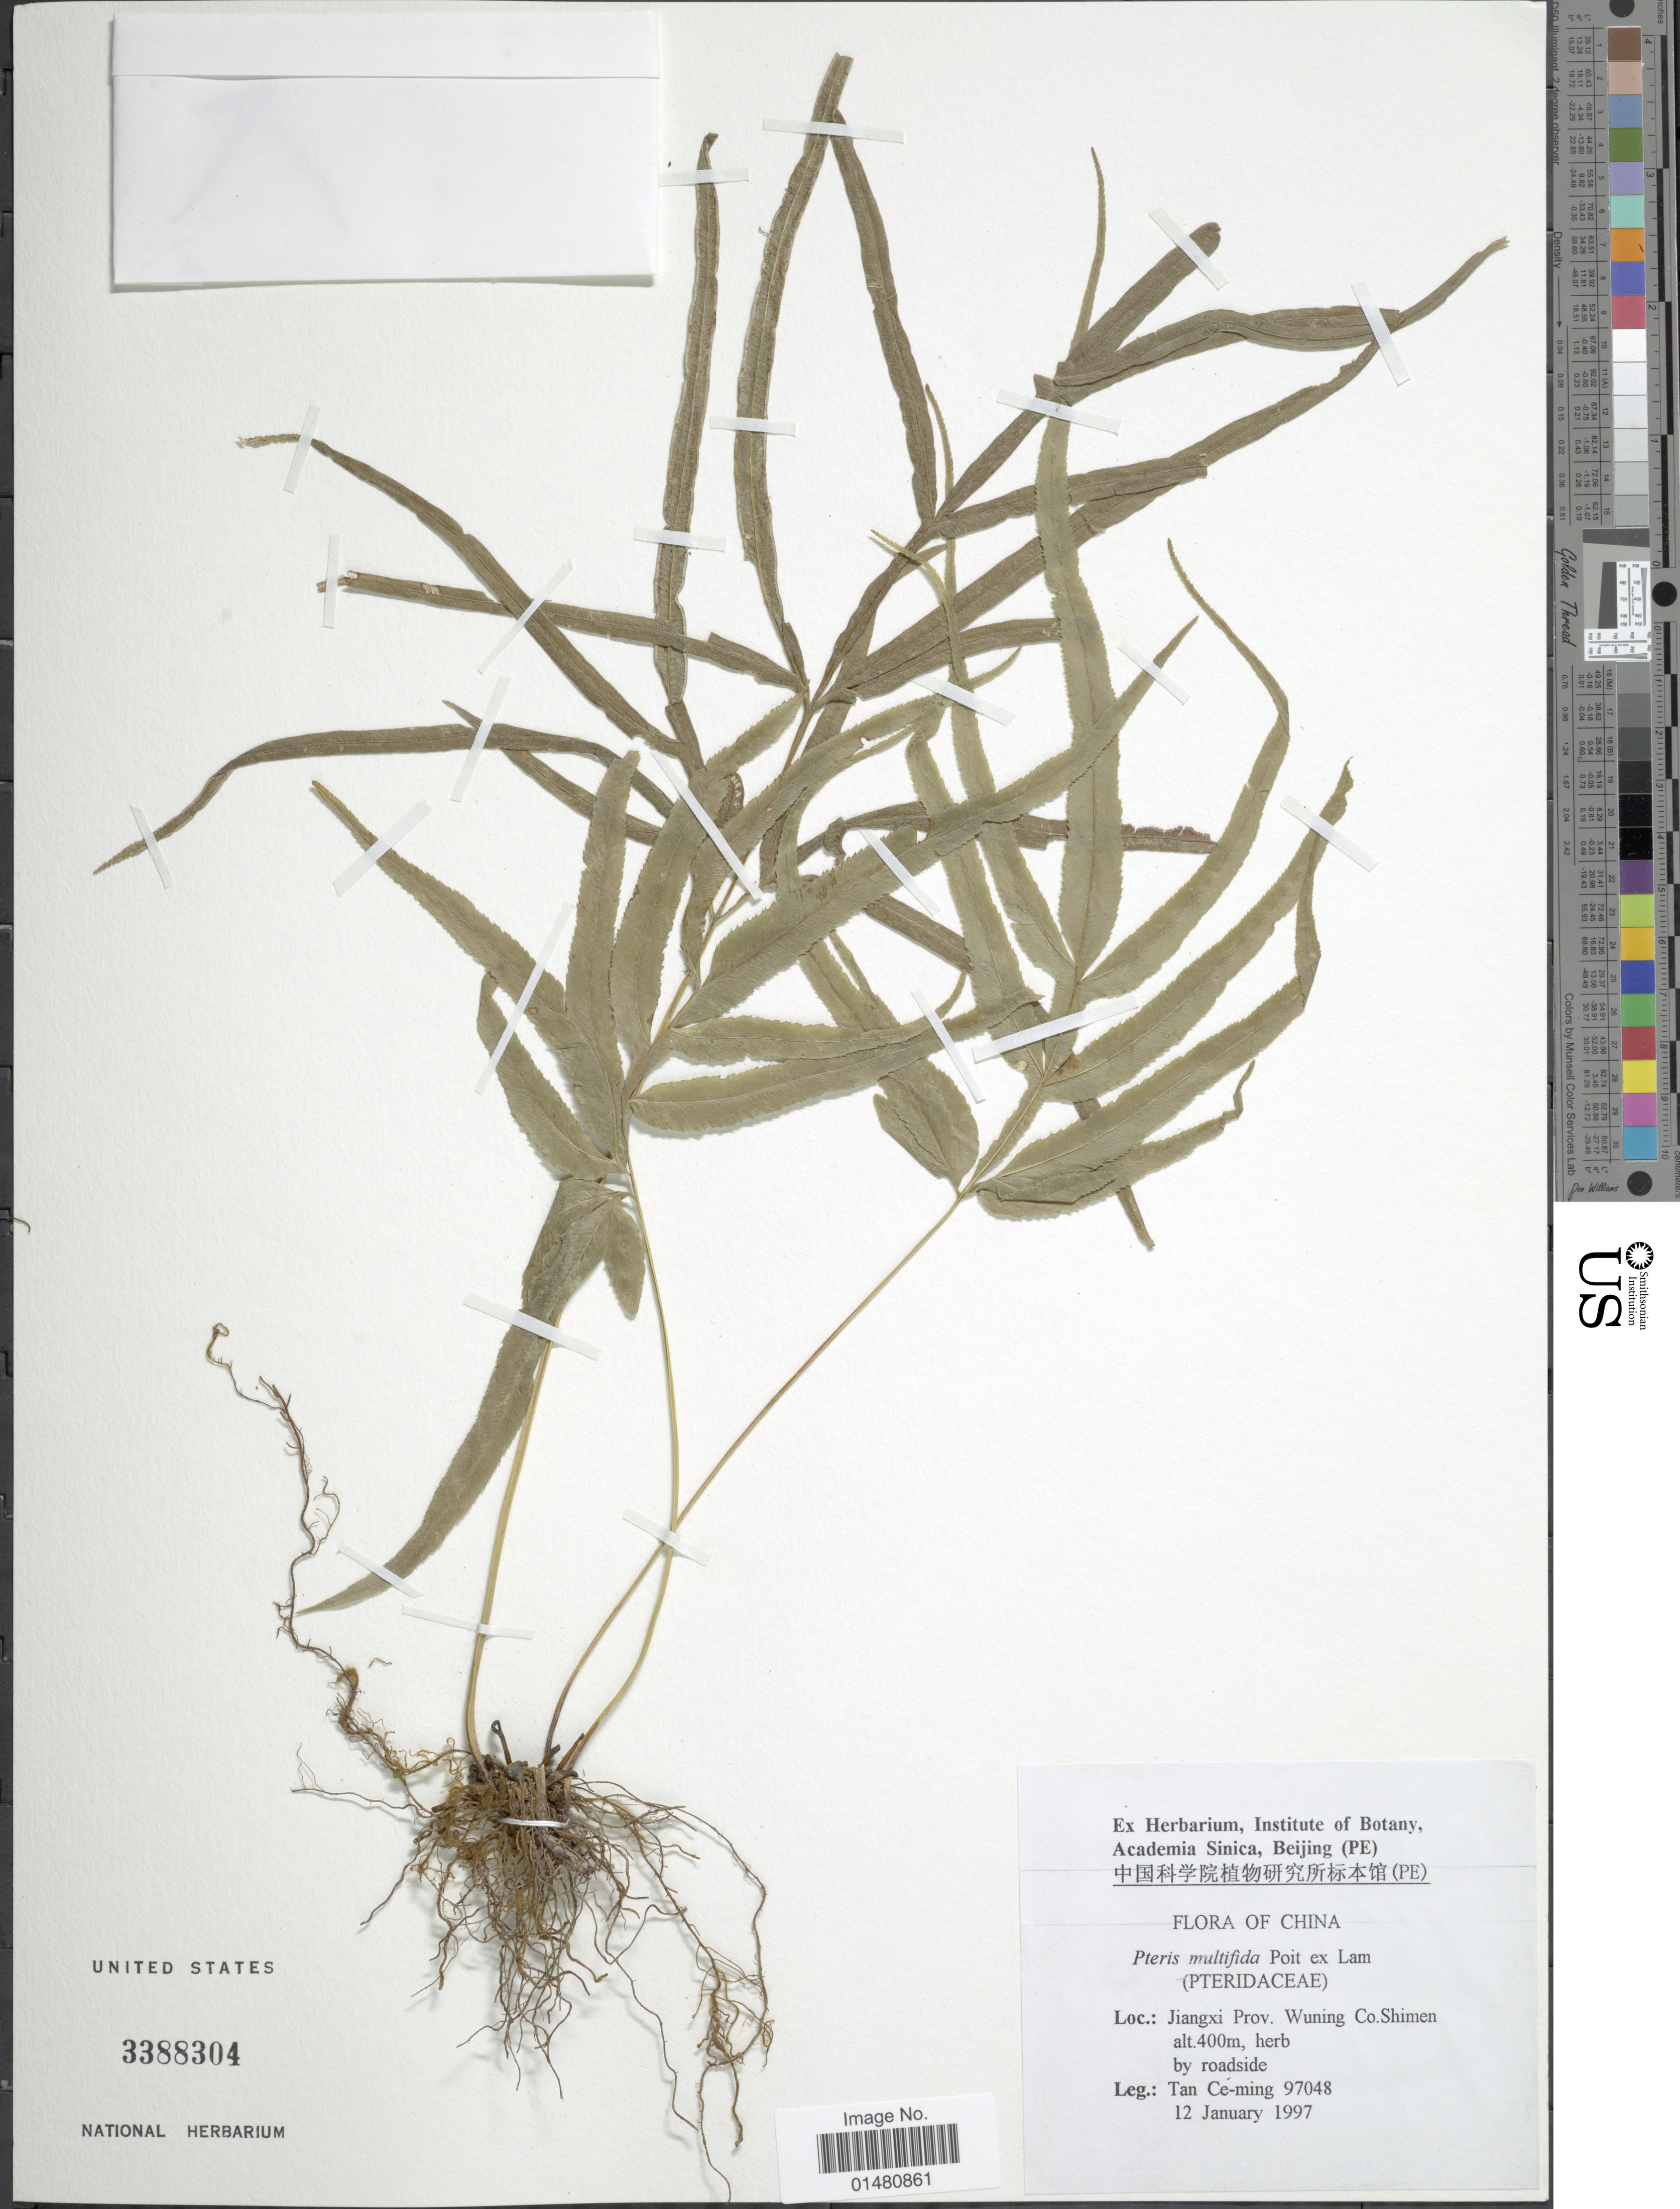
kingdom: Plantae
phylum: Tracheophyta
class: Polypodiopsida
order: Polypodiales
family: Pteridaceae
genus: Pteris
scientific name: Pteris multifida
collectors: Tam Ce-Ming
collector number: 97048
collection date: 1997-01-12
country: China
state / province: Jiangxi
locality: Wuning Co.Shimen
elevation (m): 400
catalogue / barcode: US 3388304